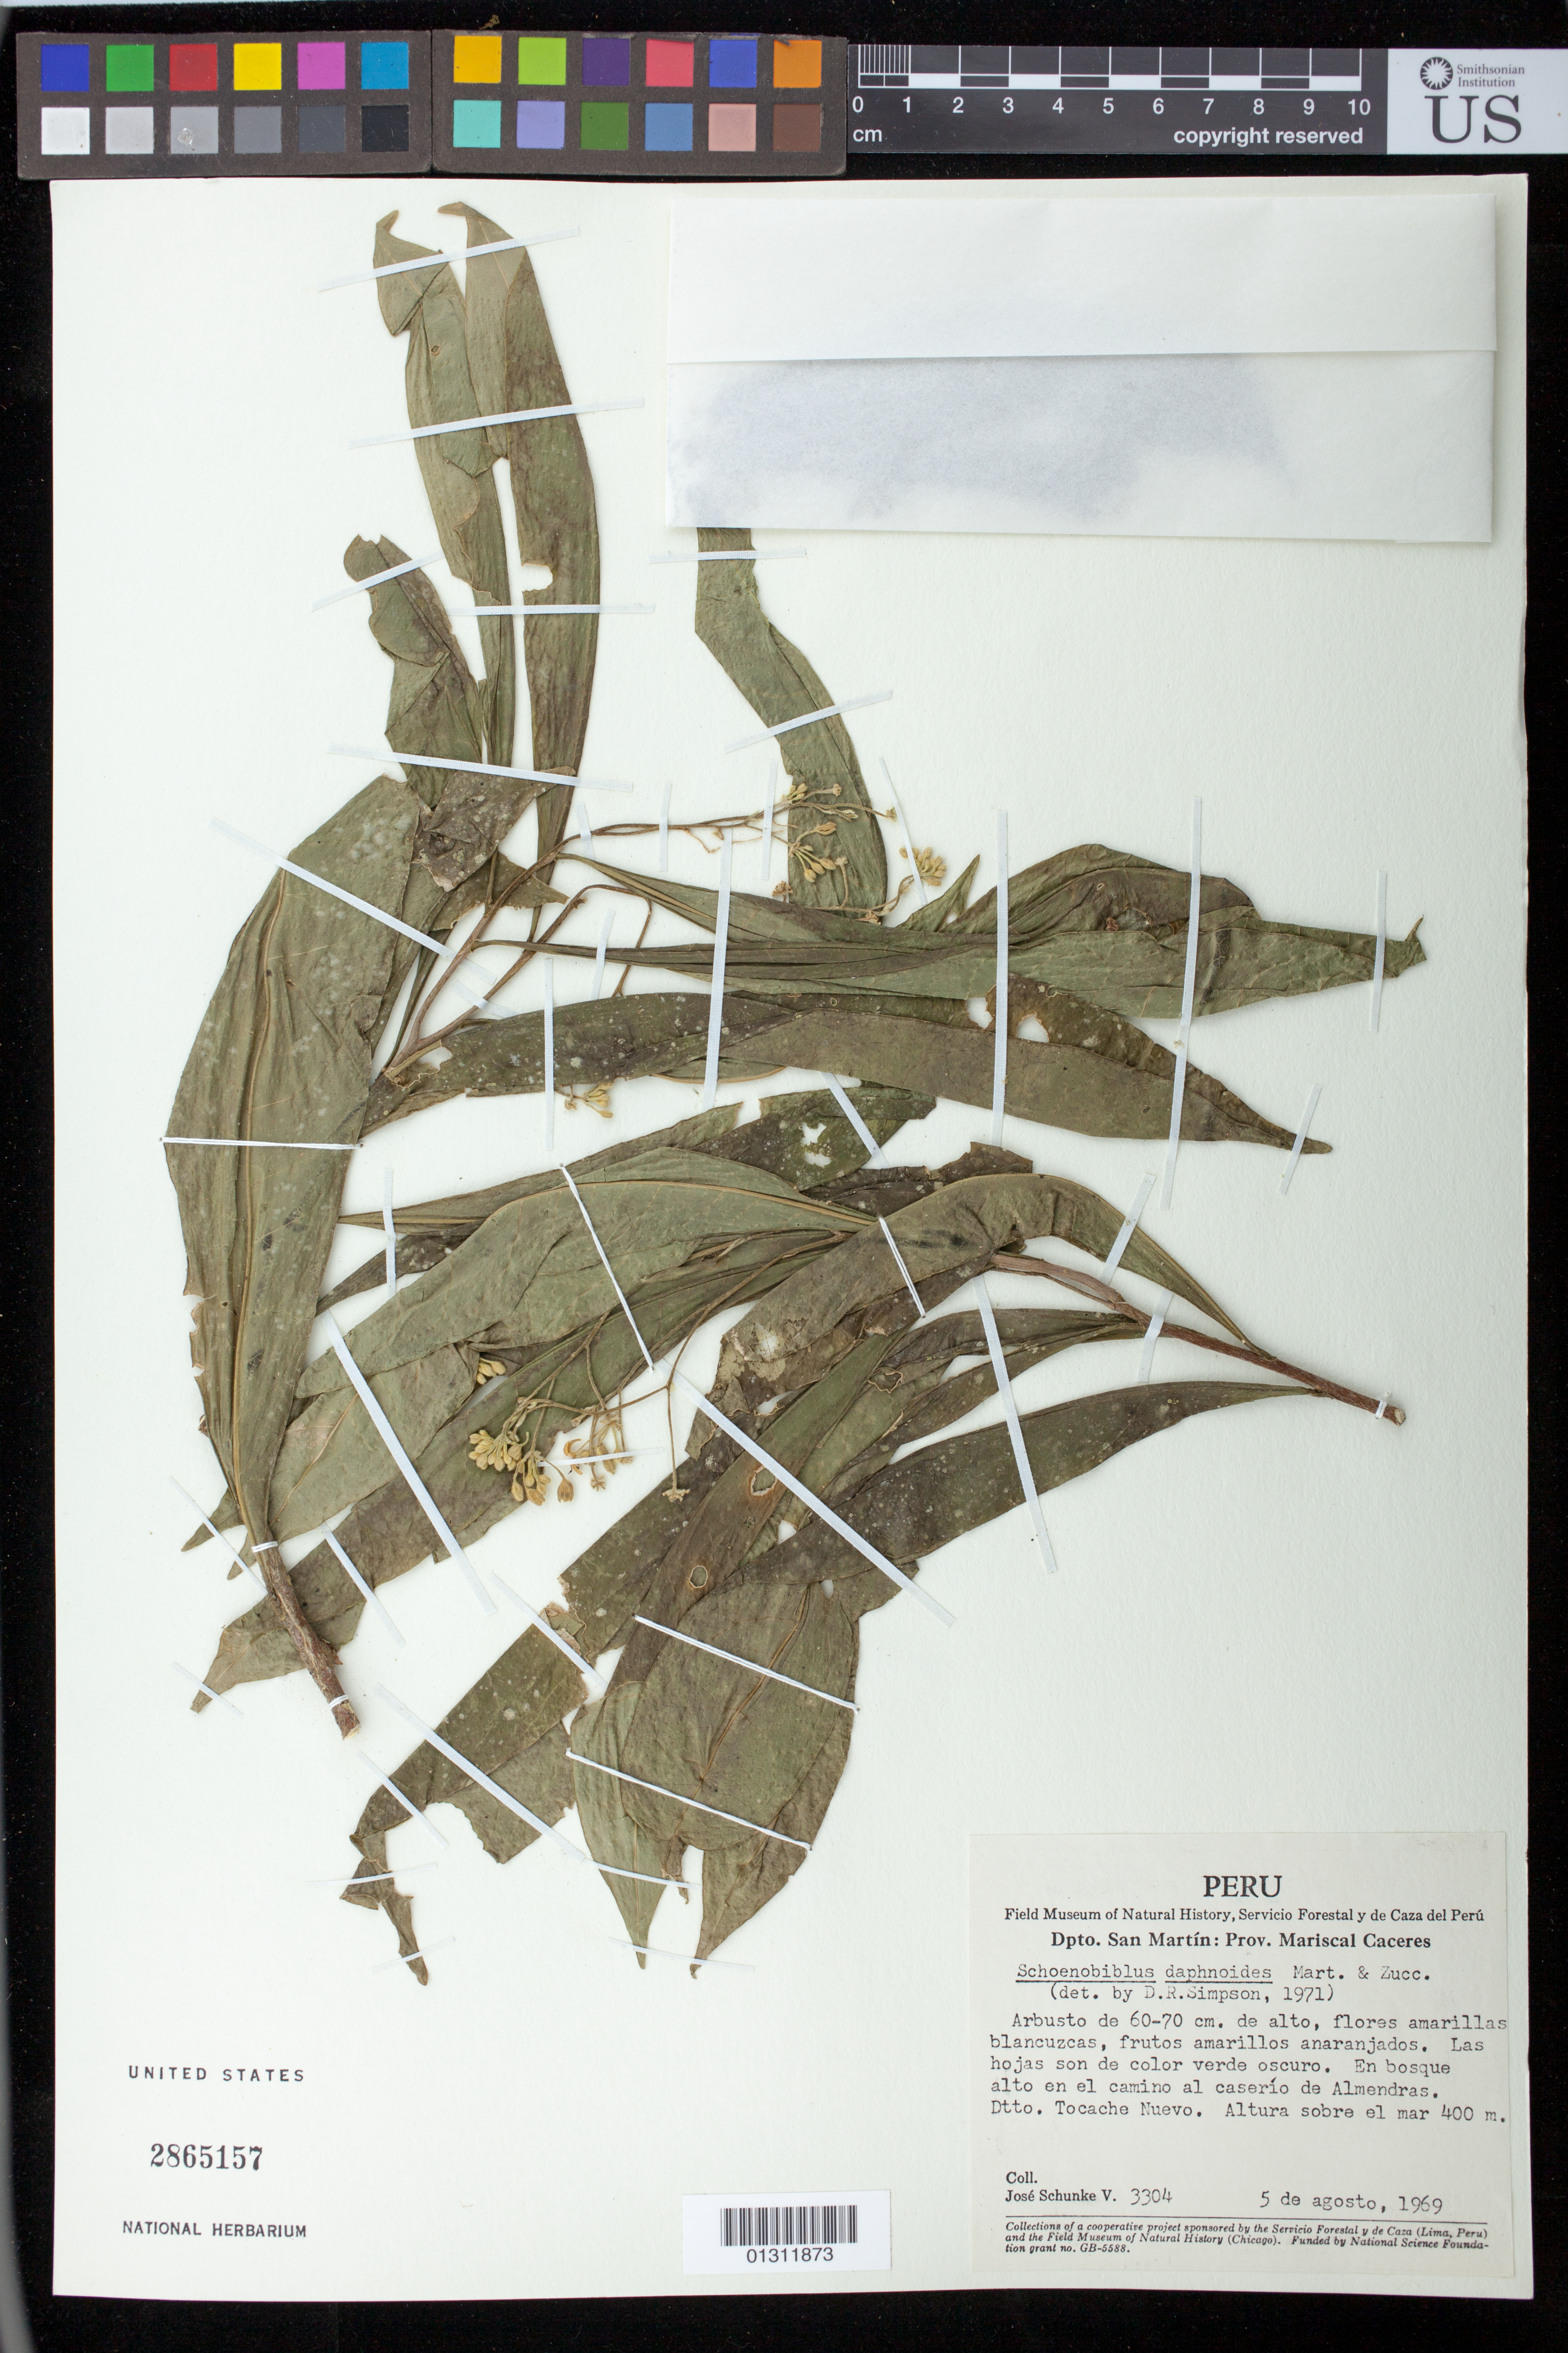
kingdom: Plantae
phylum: Tracheophyta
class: Magnoliopsida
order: Malvales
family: Thymelaeaceae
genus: Schoenobiblus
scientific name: Schoenobiblus daphnoides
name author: Mart.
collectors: J. Schunke Vigo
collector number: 3304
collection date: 1969-08-05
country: Peru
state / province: San Martín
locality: Dpto. San Martin: Prov. Mariscal Caceres. Dtto. Tocache Nuevo. En bosque alto el camino al caserio de Almendras.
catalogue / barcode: US 2865157